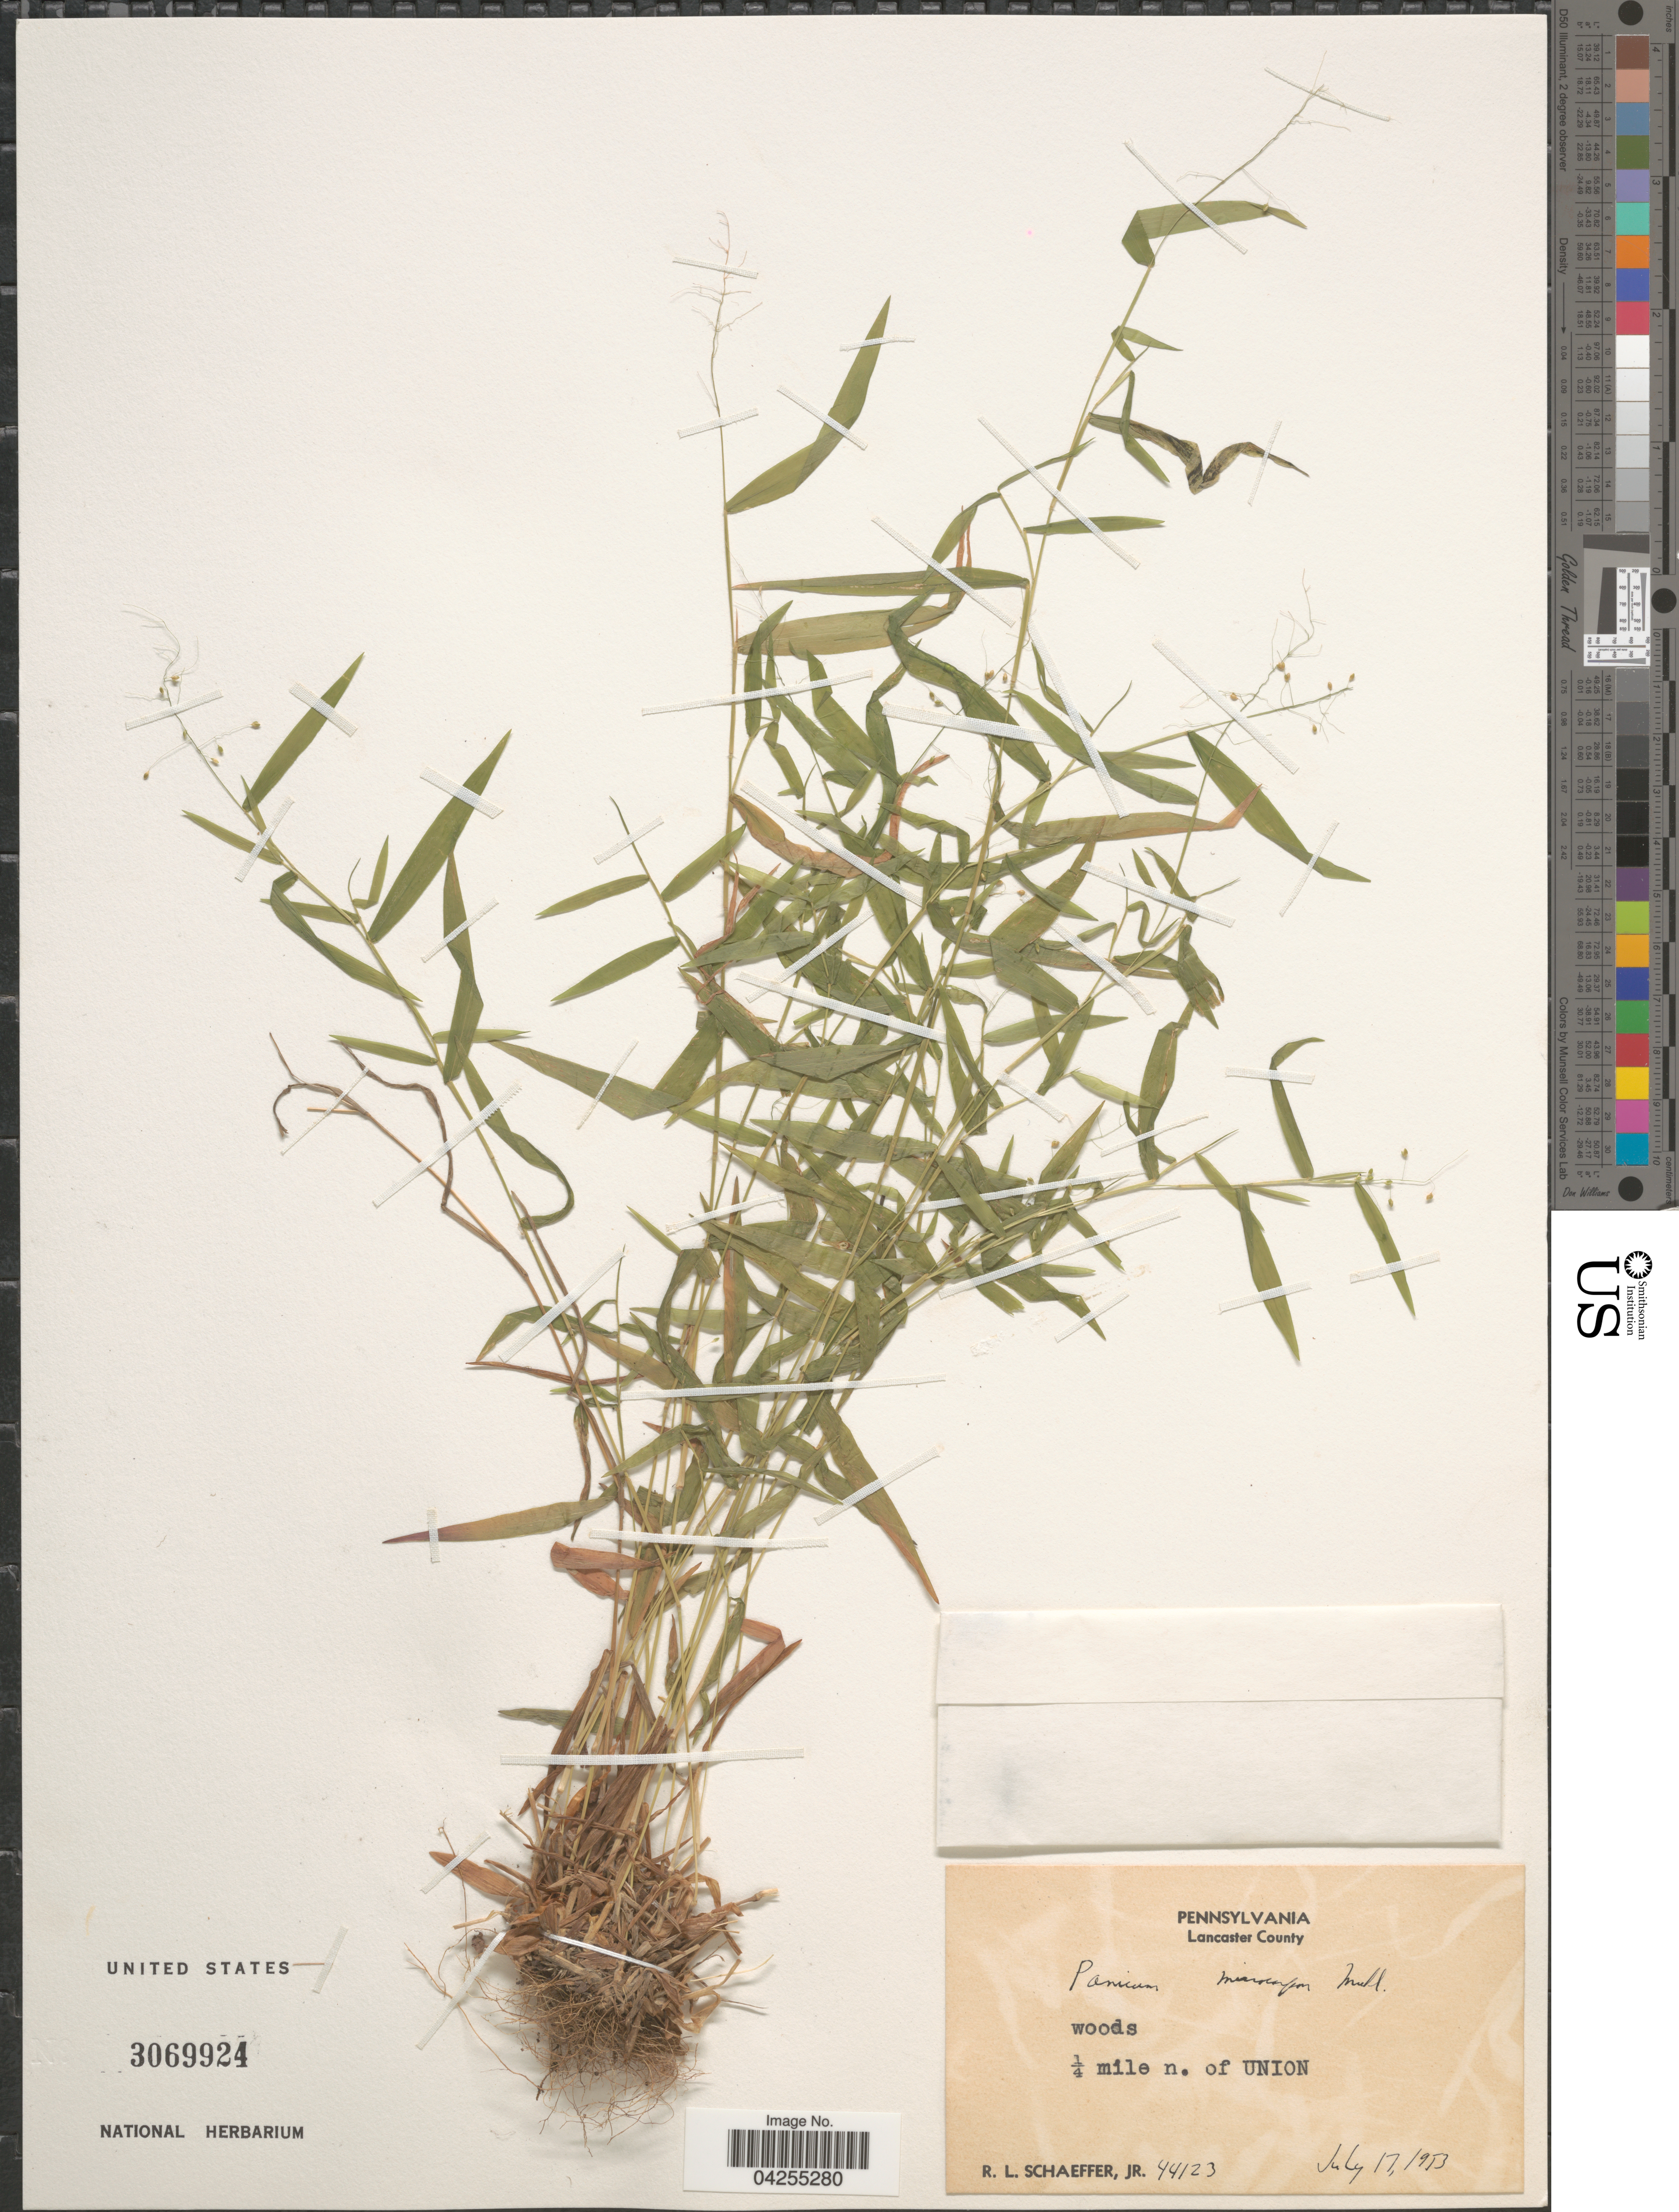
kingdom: Plantae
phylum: Tracheophyta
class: Liliopsida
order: Poales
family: Poaceae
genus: Dichanthelium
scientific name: Dichanthelium dichotomum var. dichotomum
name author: (L.) Gould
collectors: R. L. Schaeffer Jr.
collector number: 44123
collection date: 1953-07-17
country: United States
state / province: Pennsylvania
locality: Lancaster County. 1/4 mile n. of Union.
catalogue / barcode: US 3069924